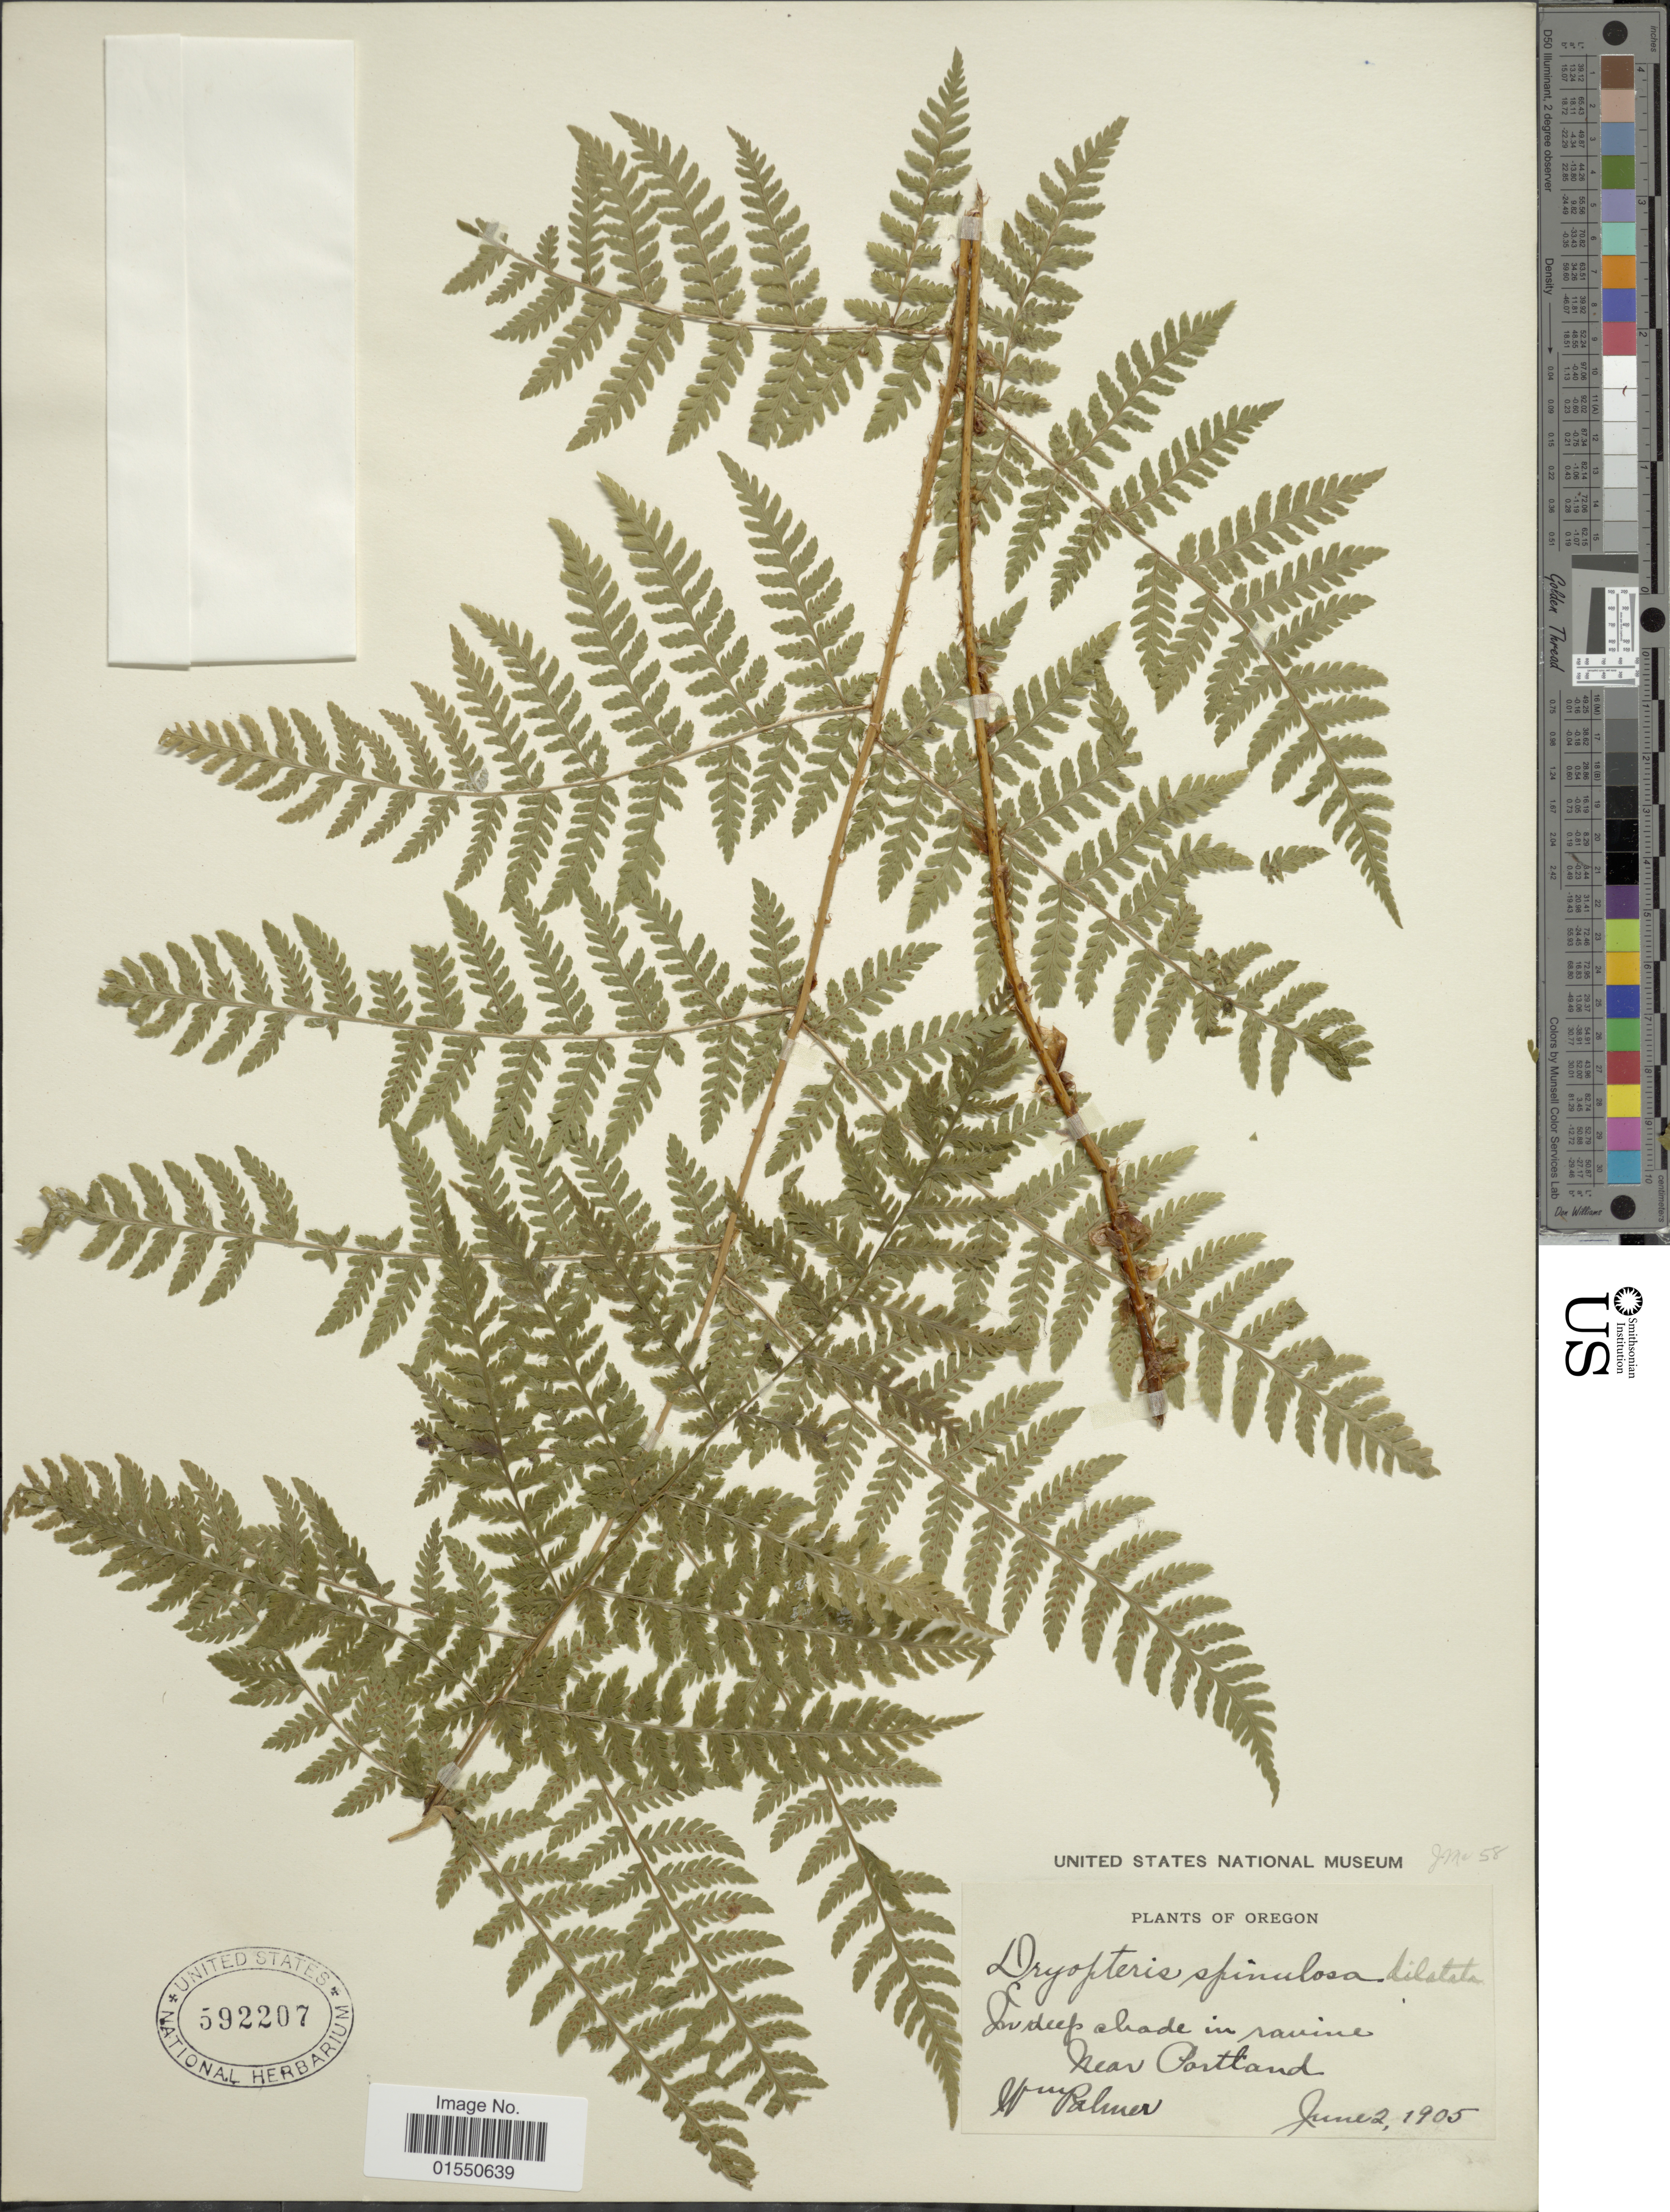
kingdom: Plantae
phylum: Tracheophyta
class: Polypodiopsida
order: Polypodiales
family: Dryopteridaceae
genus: Dryopteris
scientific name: Dryopteris expansa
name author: (C. Presl) Fraser-Jenk. & Jermy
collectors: W. Palmer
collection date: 1905-06-02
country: United States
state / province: Oregon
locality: In deep shade in ravine near Portland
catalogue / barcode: US 592207